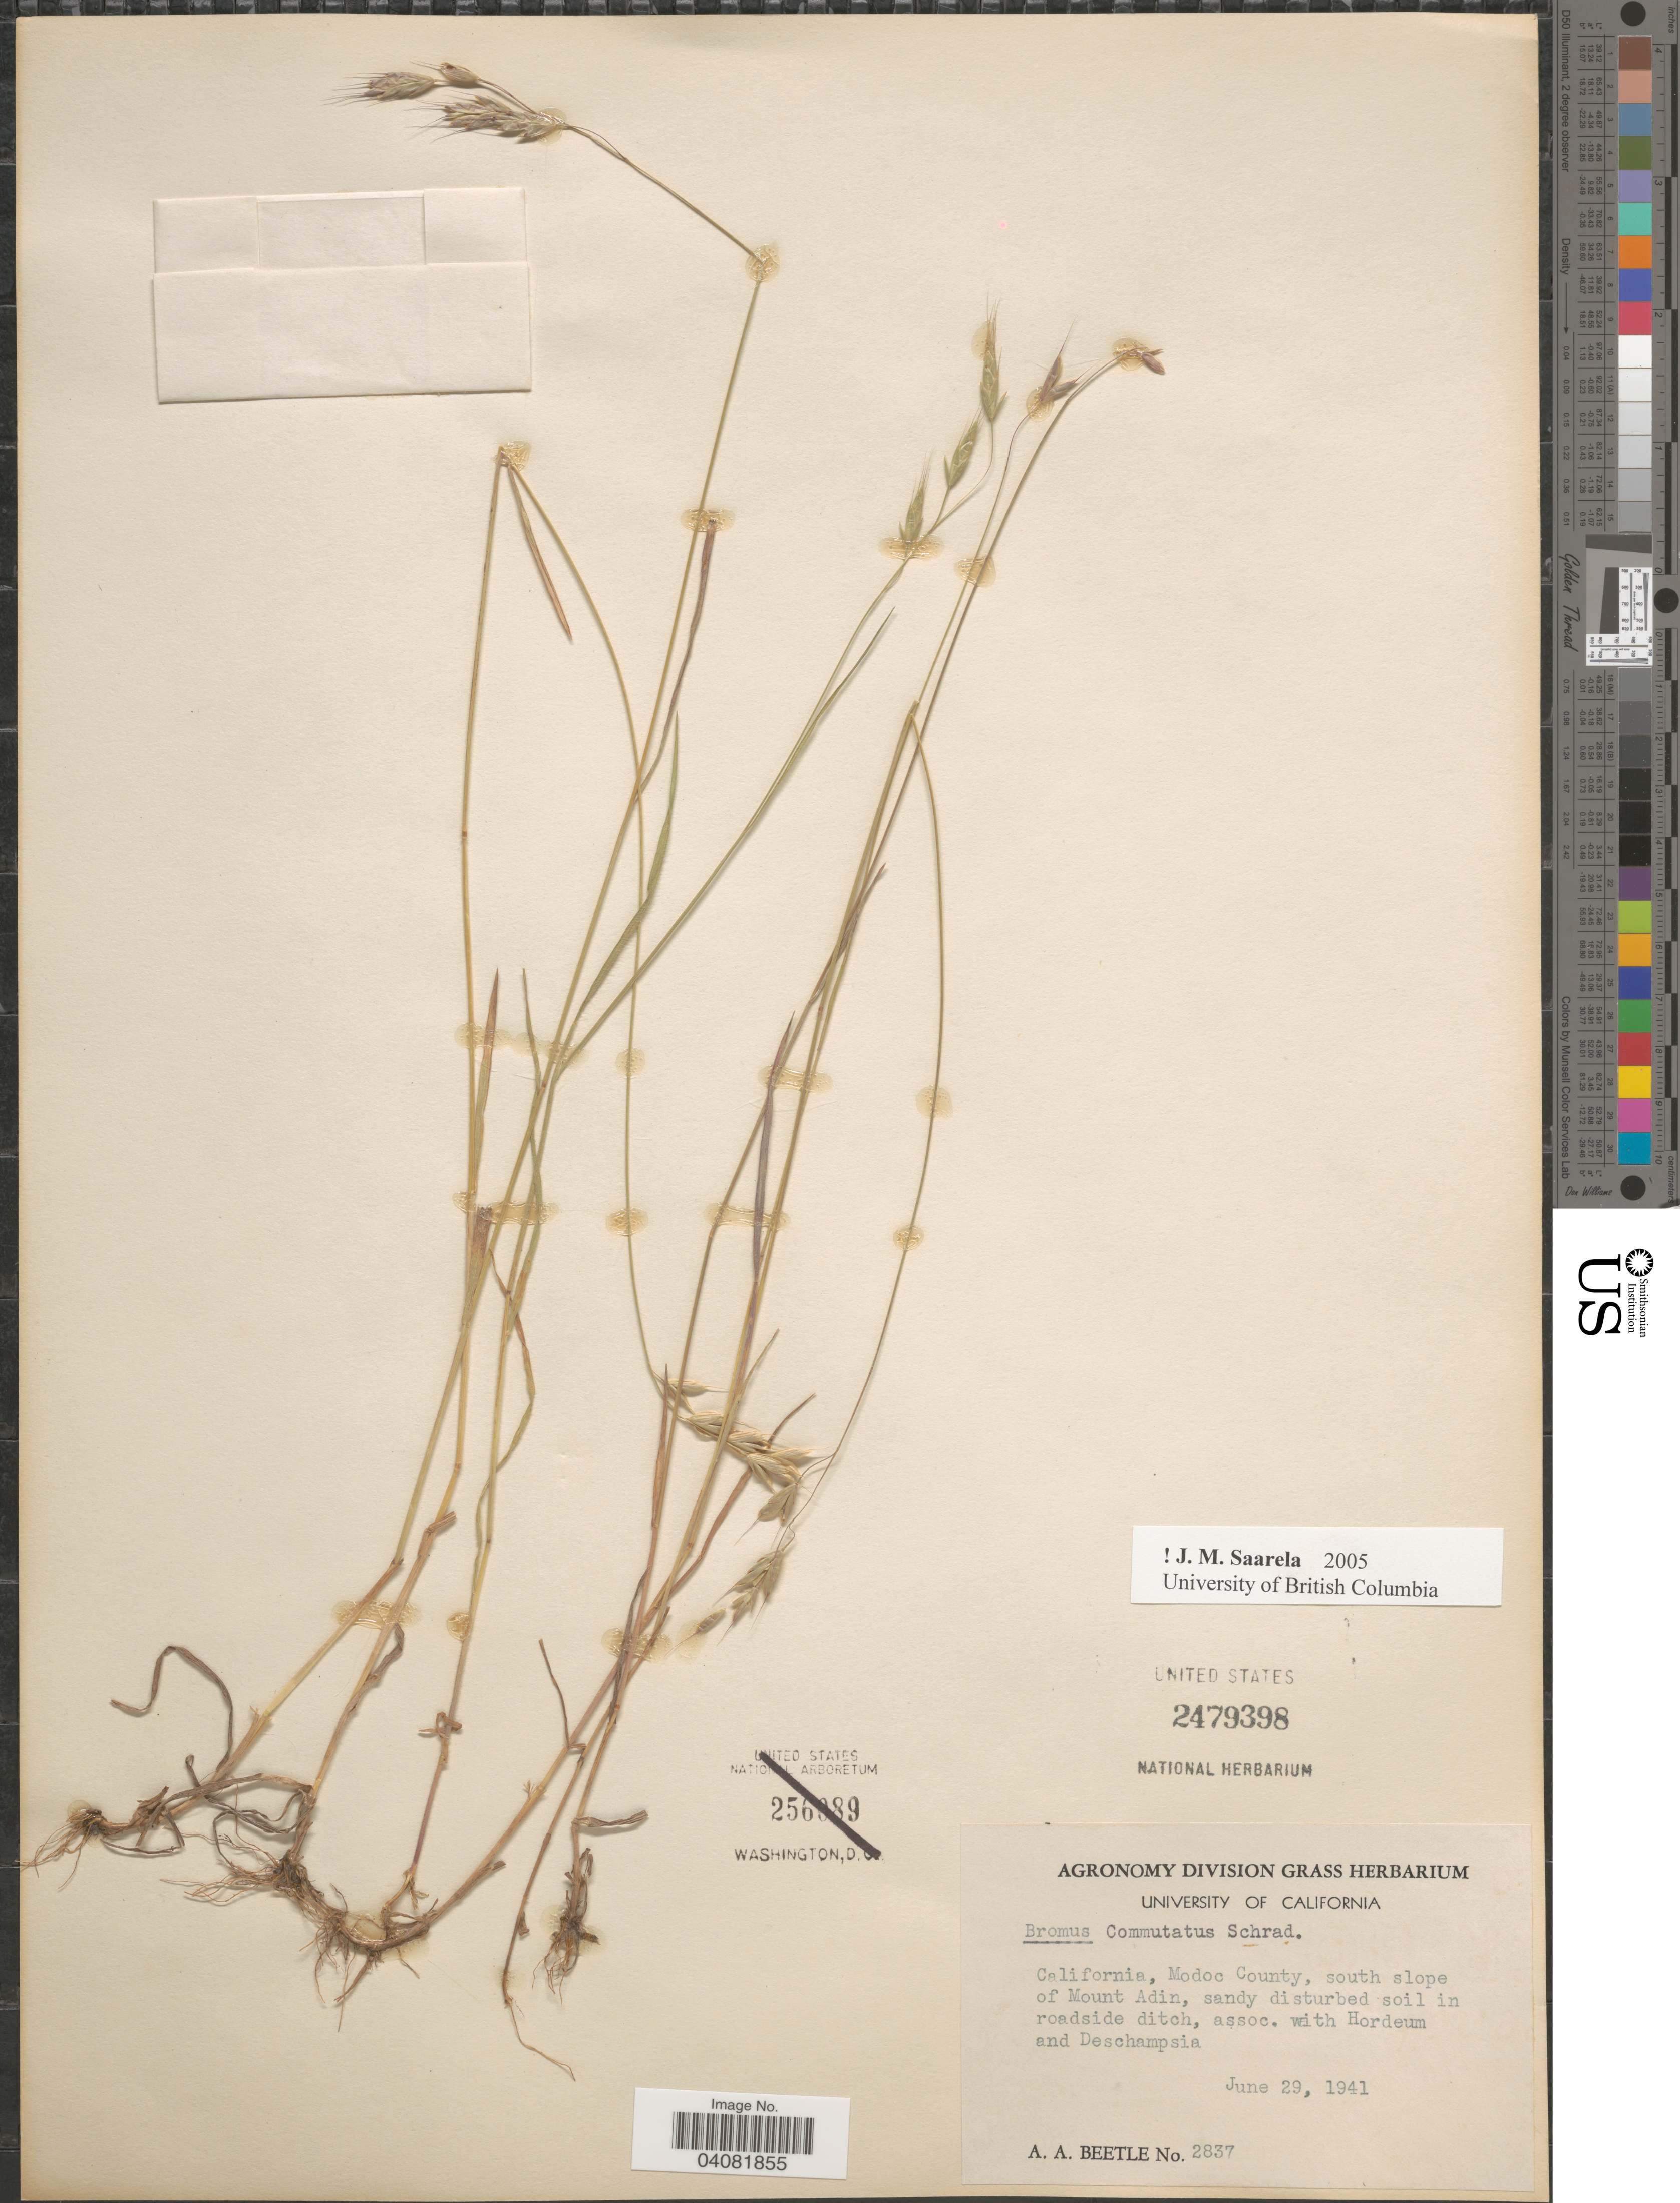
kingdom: Plantae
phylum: Tracheophyta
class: Liliopsida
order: Poales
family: Poaceae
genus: Bromus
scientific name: Bromus commutatus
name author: Schrad.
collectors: A. A. Beetle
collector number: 2837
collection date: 1941-06-29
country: United States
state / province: California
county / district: Modoc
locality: Modoc County, south slope of Mount Adin.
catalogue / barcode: US 2479398